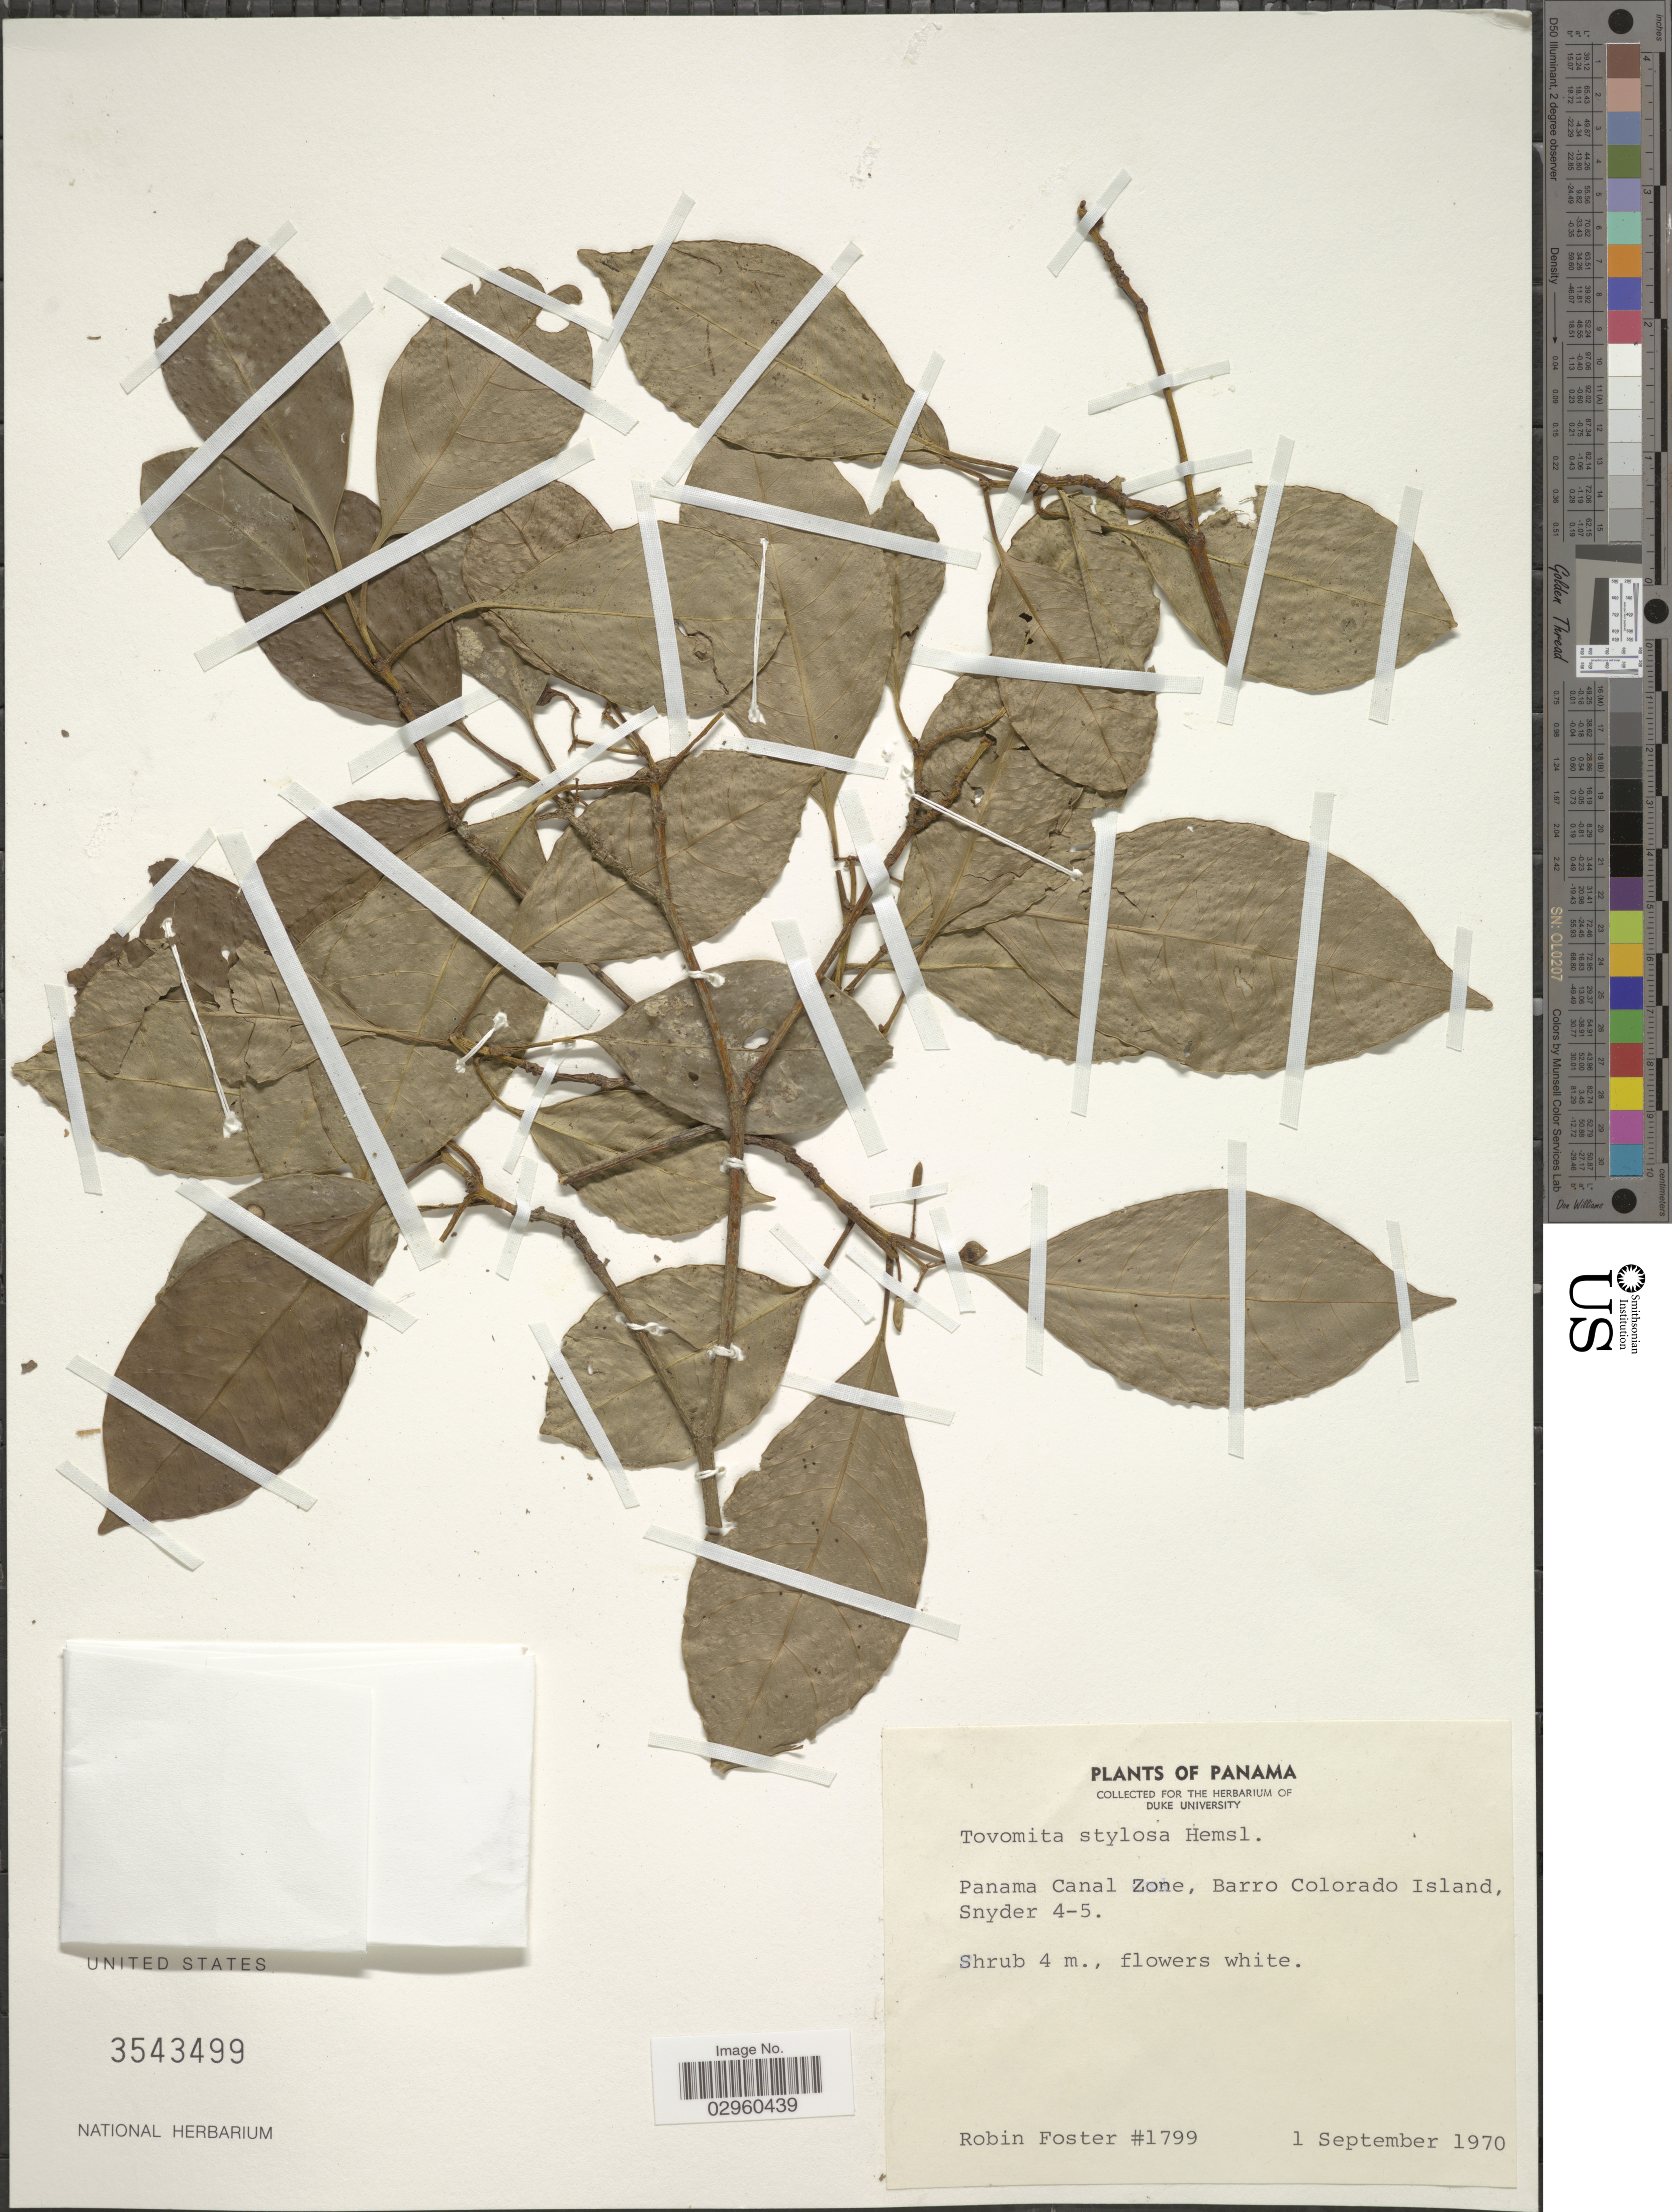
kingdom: Plantae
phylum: Tracheophyta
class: Magnoliopsida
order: Malpighiales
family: Clusiaceae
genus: Tovomita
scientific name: Tovomita stylosa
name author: Hemsl.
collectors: R. B. Foster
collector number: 1799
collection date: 1970-09-01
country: Panama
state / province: Panamá Oeste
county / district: Canal Zone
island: Barro Colorado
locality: Panama Canal Zone, Barro Colorado Island, Snyder 4-5.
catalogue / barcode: US 3543499